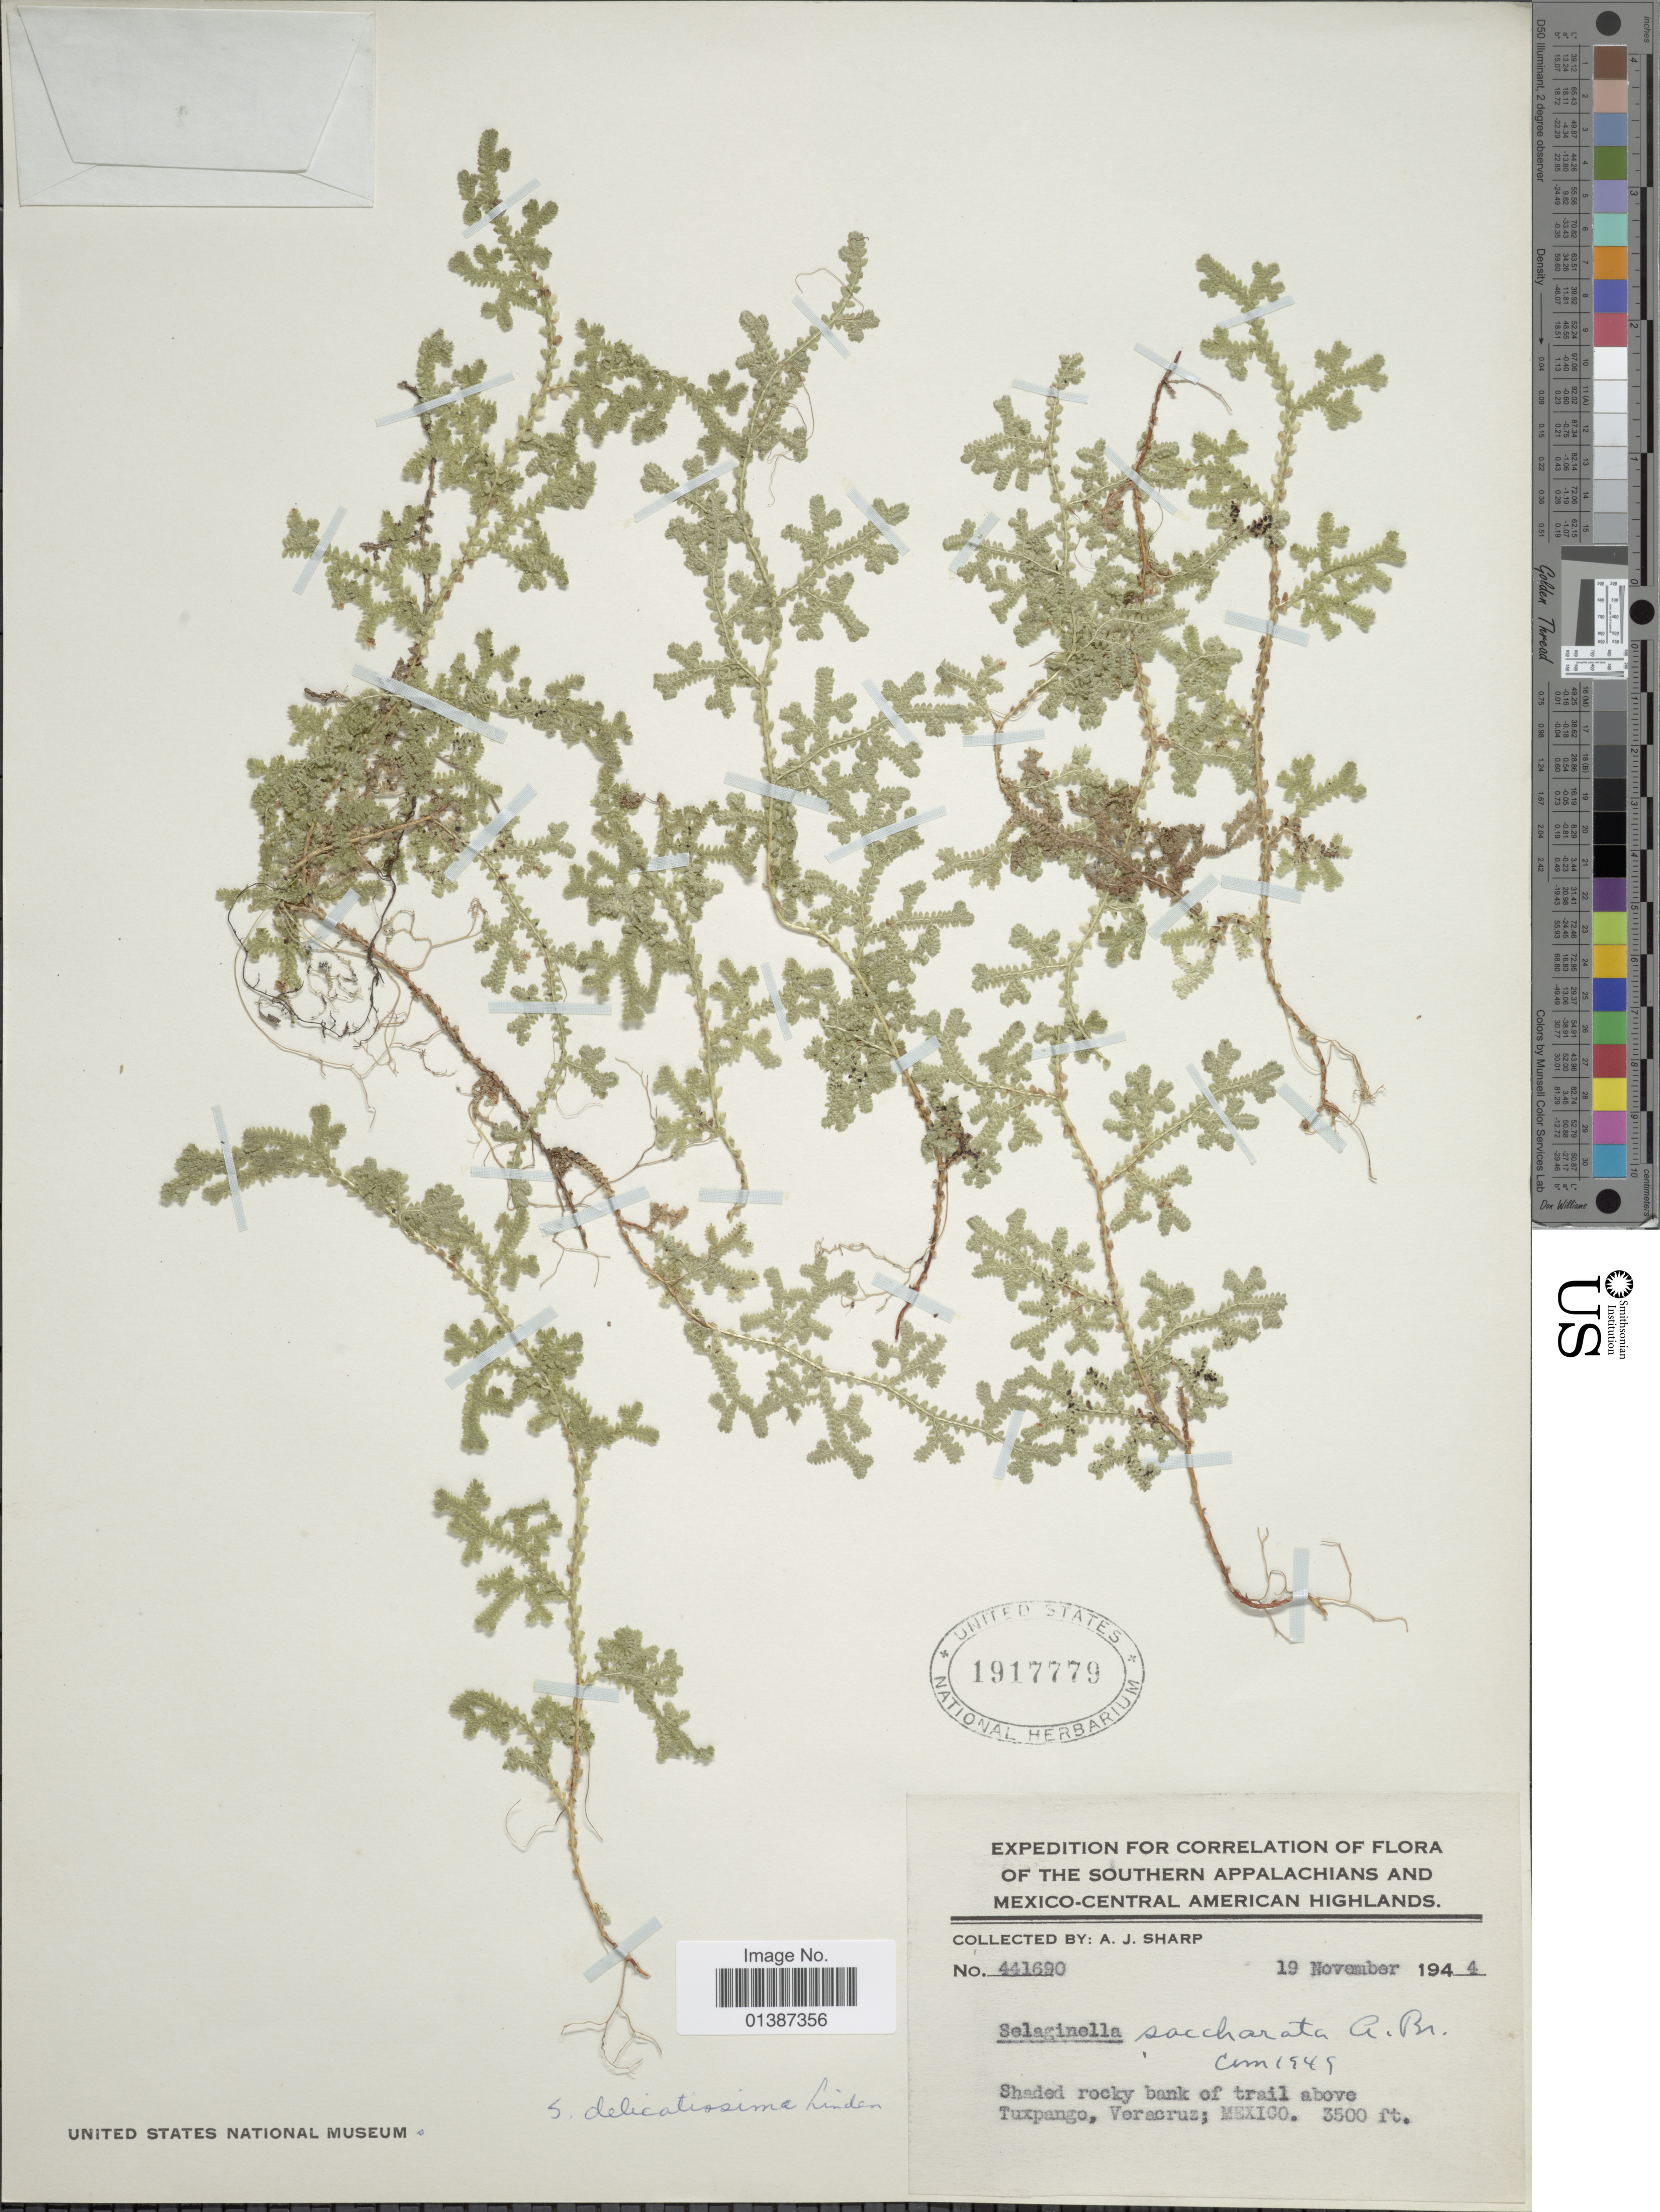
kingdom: Plantae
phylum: Tracheophyta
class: Lycopodiopsida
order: Selaginellales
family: Selaginellaceae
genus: Selaginella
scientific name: Selaginella delicatissima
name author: Linden ex A. Braun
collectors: A. J. Sharp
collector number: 441690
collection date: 1944-11-19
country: Mexico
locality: Shaded rocky bank of trail above Tuxpango, Veracruz, Southern Appalachians and Mexico-Central American Highlands.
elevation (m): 1067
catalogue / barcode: US 1917779